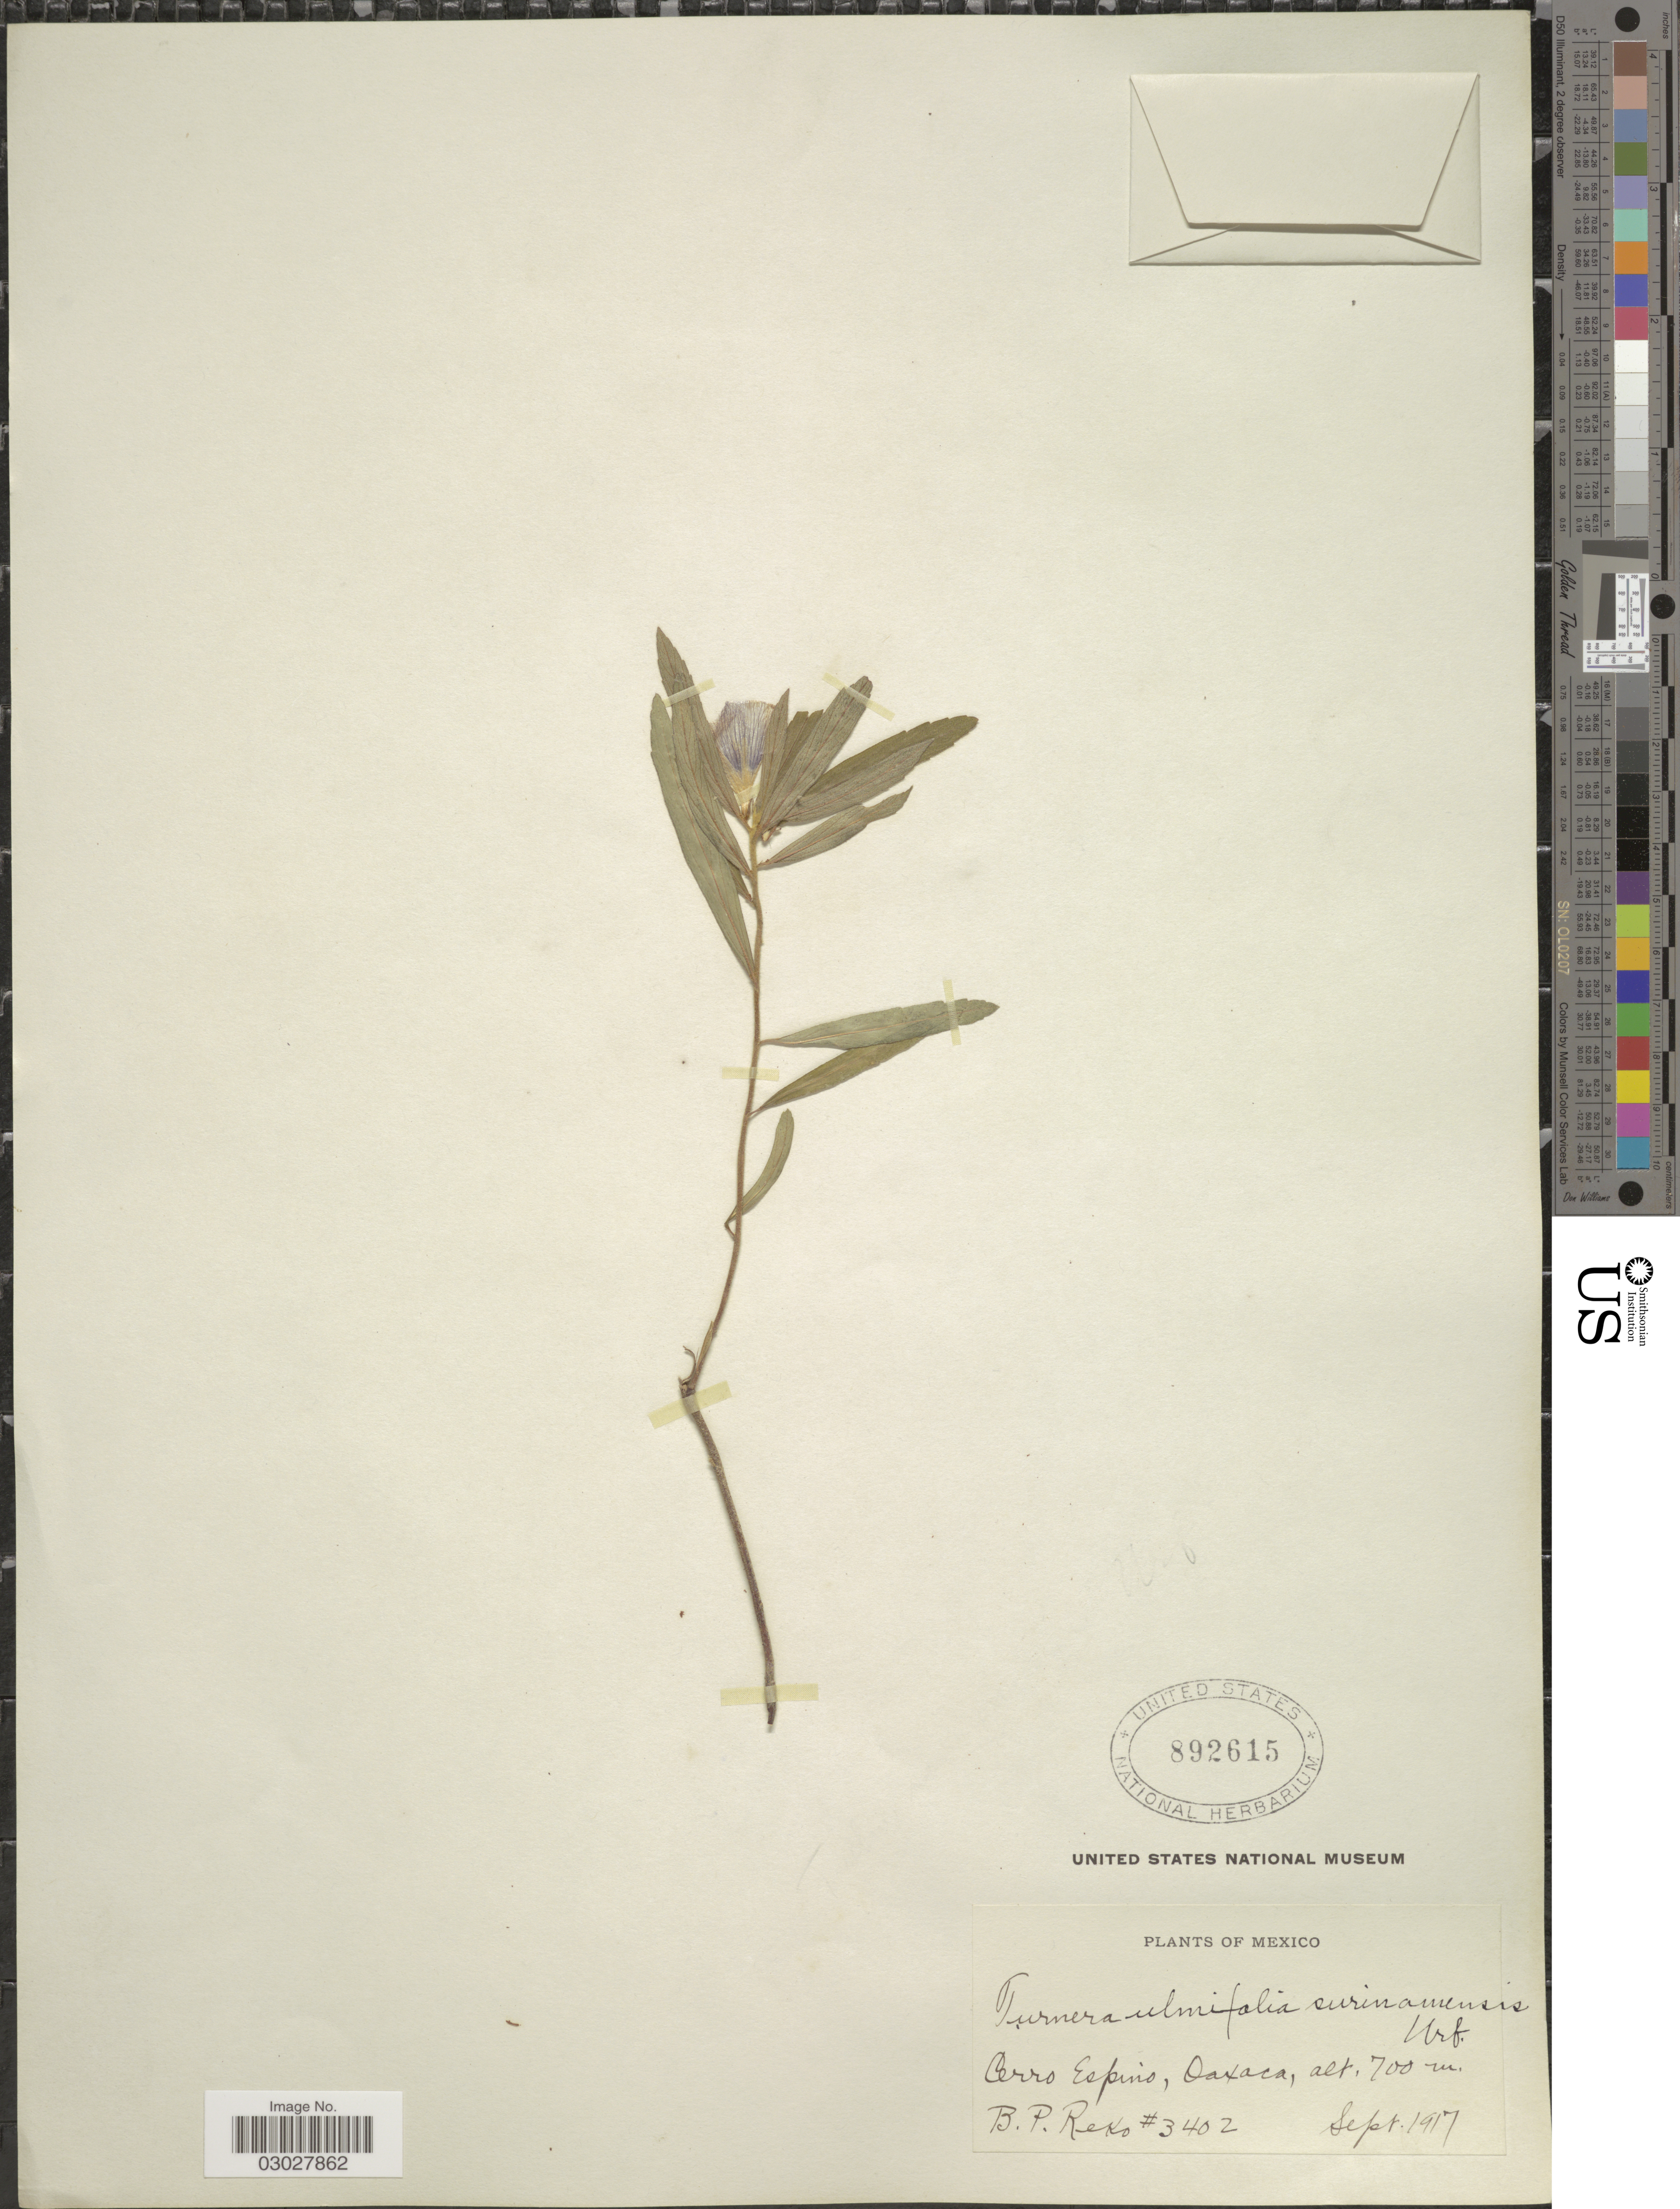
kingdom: Plantae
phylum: Tracheophyta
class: Magnoliopsida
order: Malpighiales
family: Turneraceae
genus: Turnera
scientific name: Turnera ulmifolia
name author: L.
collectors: B. P. Reko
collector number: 3402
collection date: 1917-09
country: Mexico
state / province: Oaxaca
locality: Cerro Espino.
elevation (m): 700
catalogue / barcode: US 892615